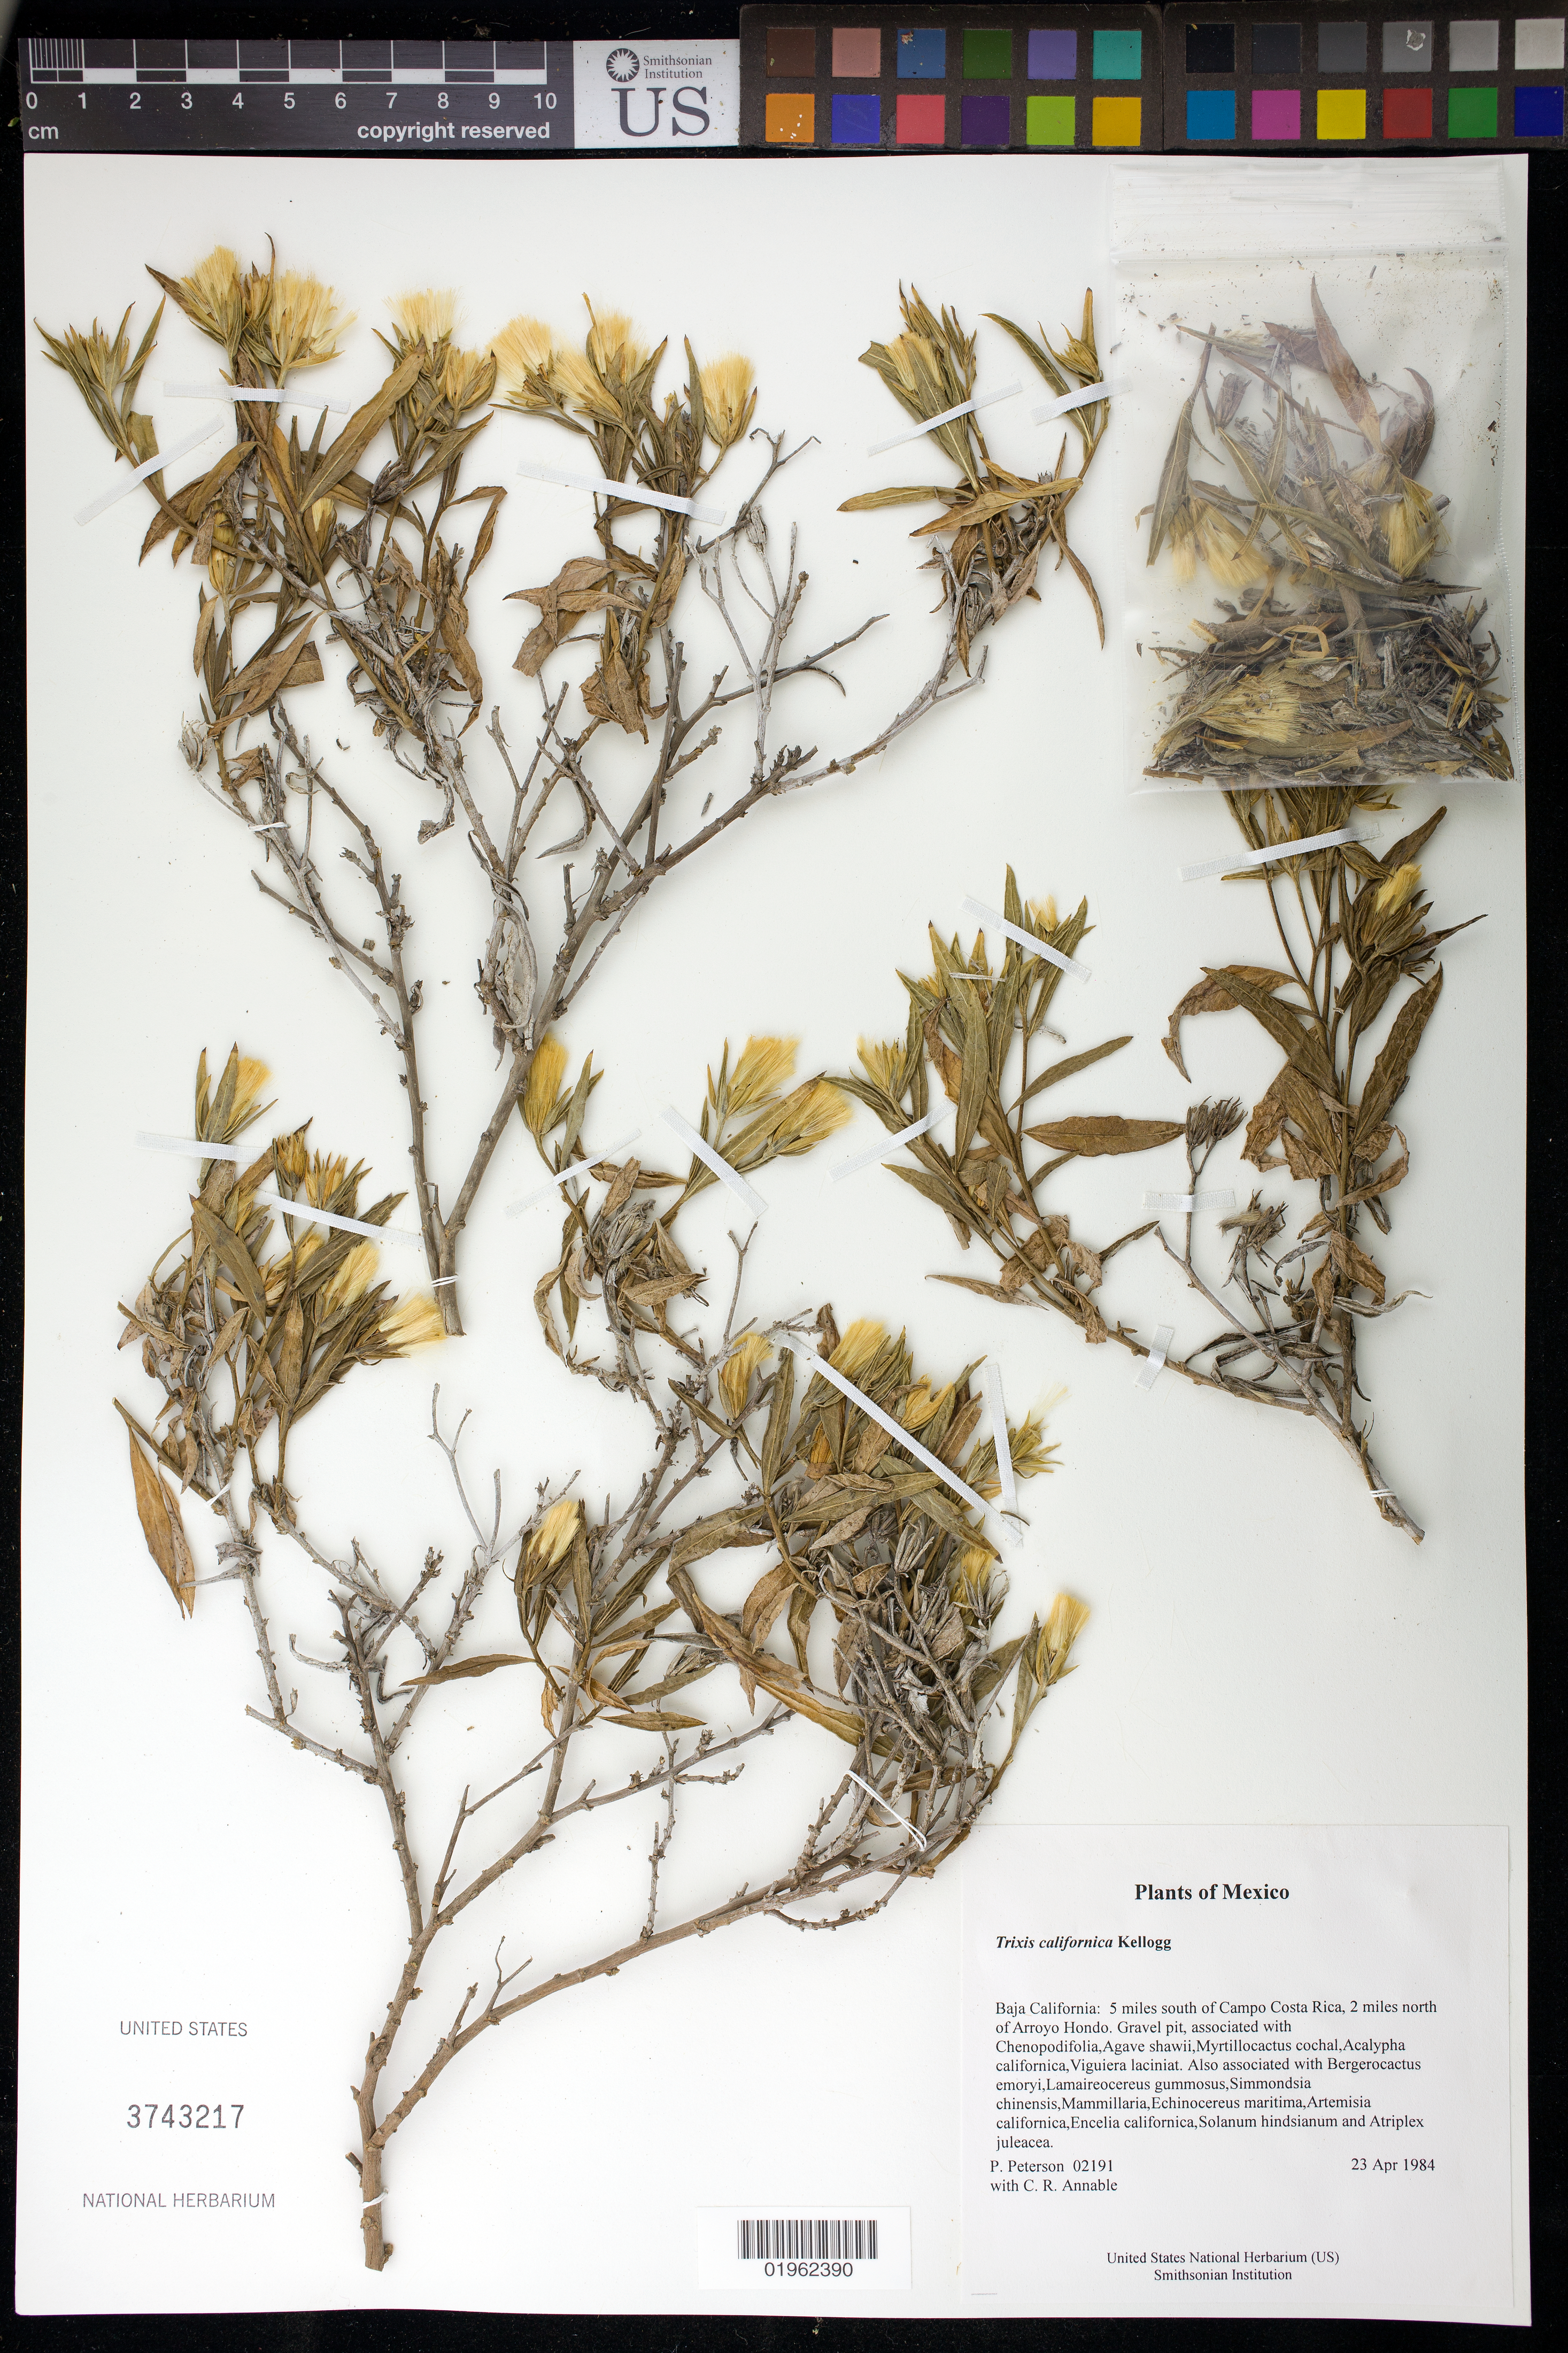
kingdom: Plantae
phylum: Tracheophyta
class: Magnoliopsida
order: Asterales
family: Asteraceae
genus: Trixis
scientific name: Trixis californica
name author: Kellogg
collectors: P. M. Peterson & C. R. Annable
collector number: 02191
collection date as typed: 23 Apr 1984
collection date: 1984-04-23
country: Mexico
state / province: Baja California Norte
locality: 5 miles south of Campo Costa Rica, 2 miles north of Arroyo Hondo.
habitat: Gravel pit, associated with Chenopodifolia,Agave shawii,Myrtillocactus cochal,Acalypha californica,Viguiera laciniat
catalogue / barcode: US 3743217